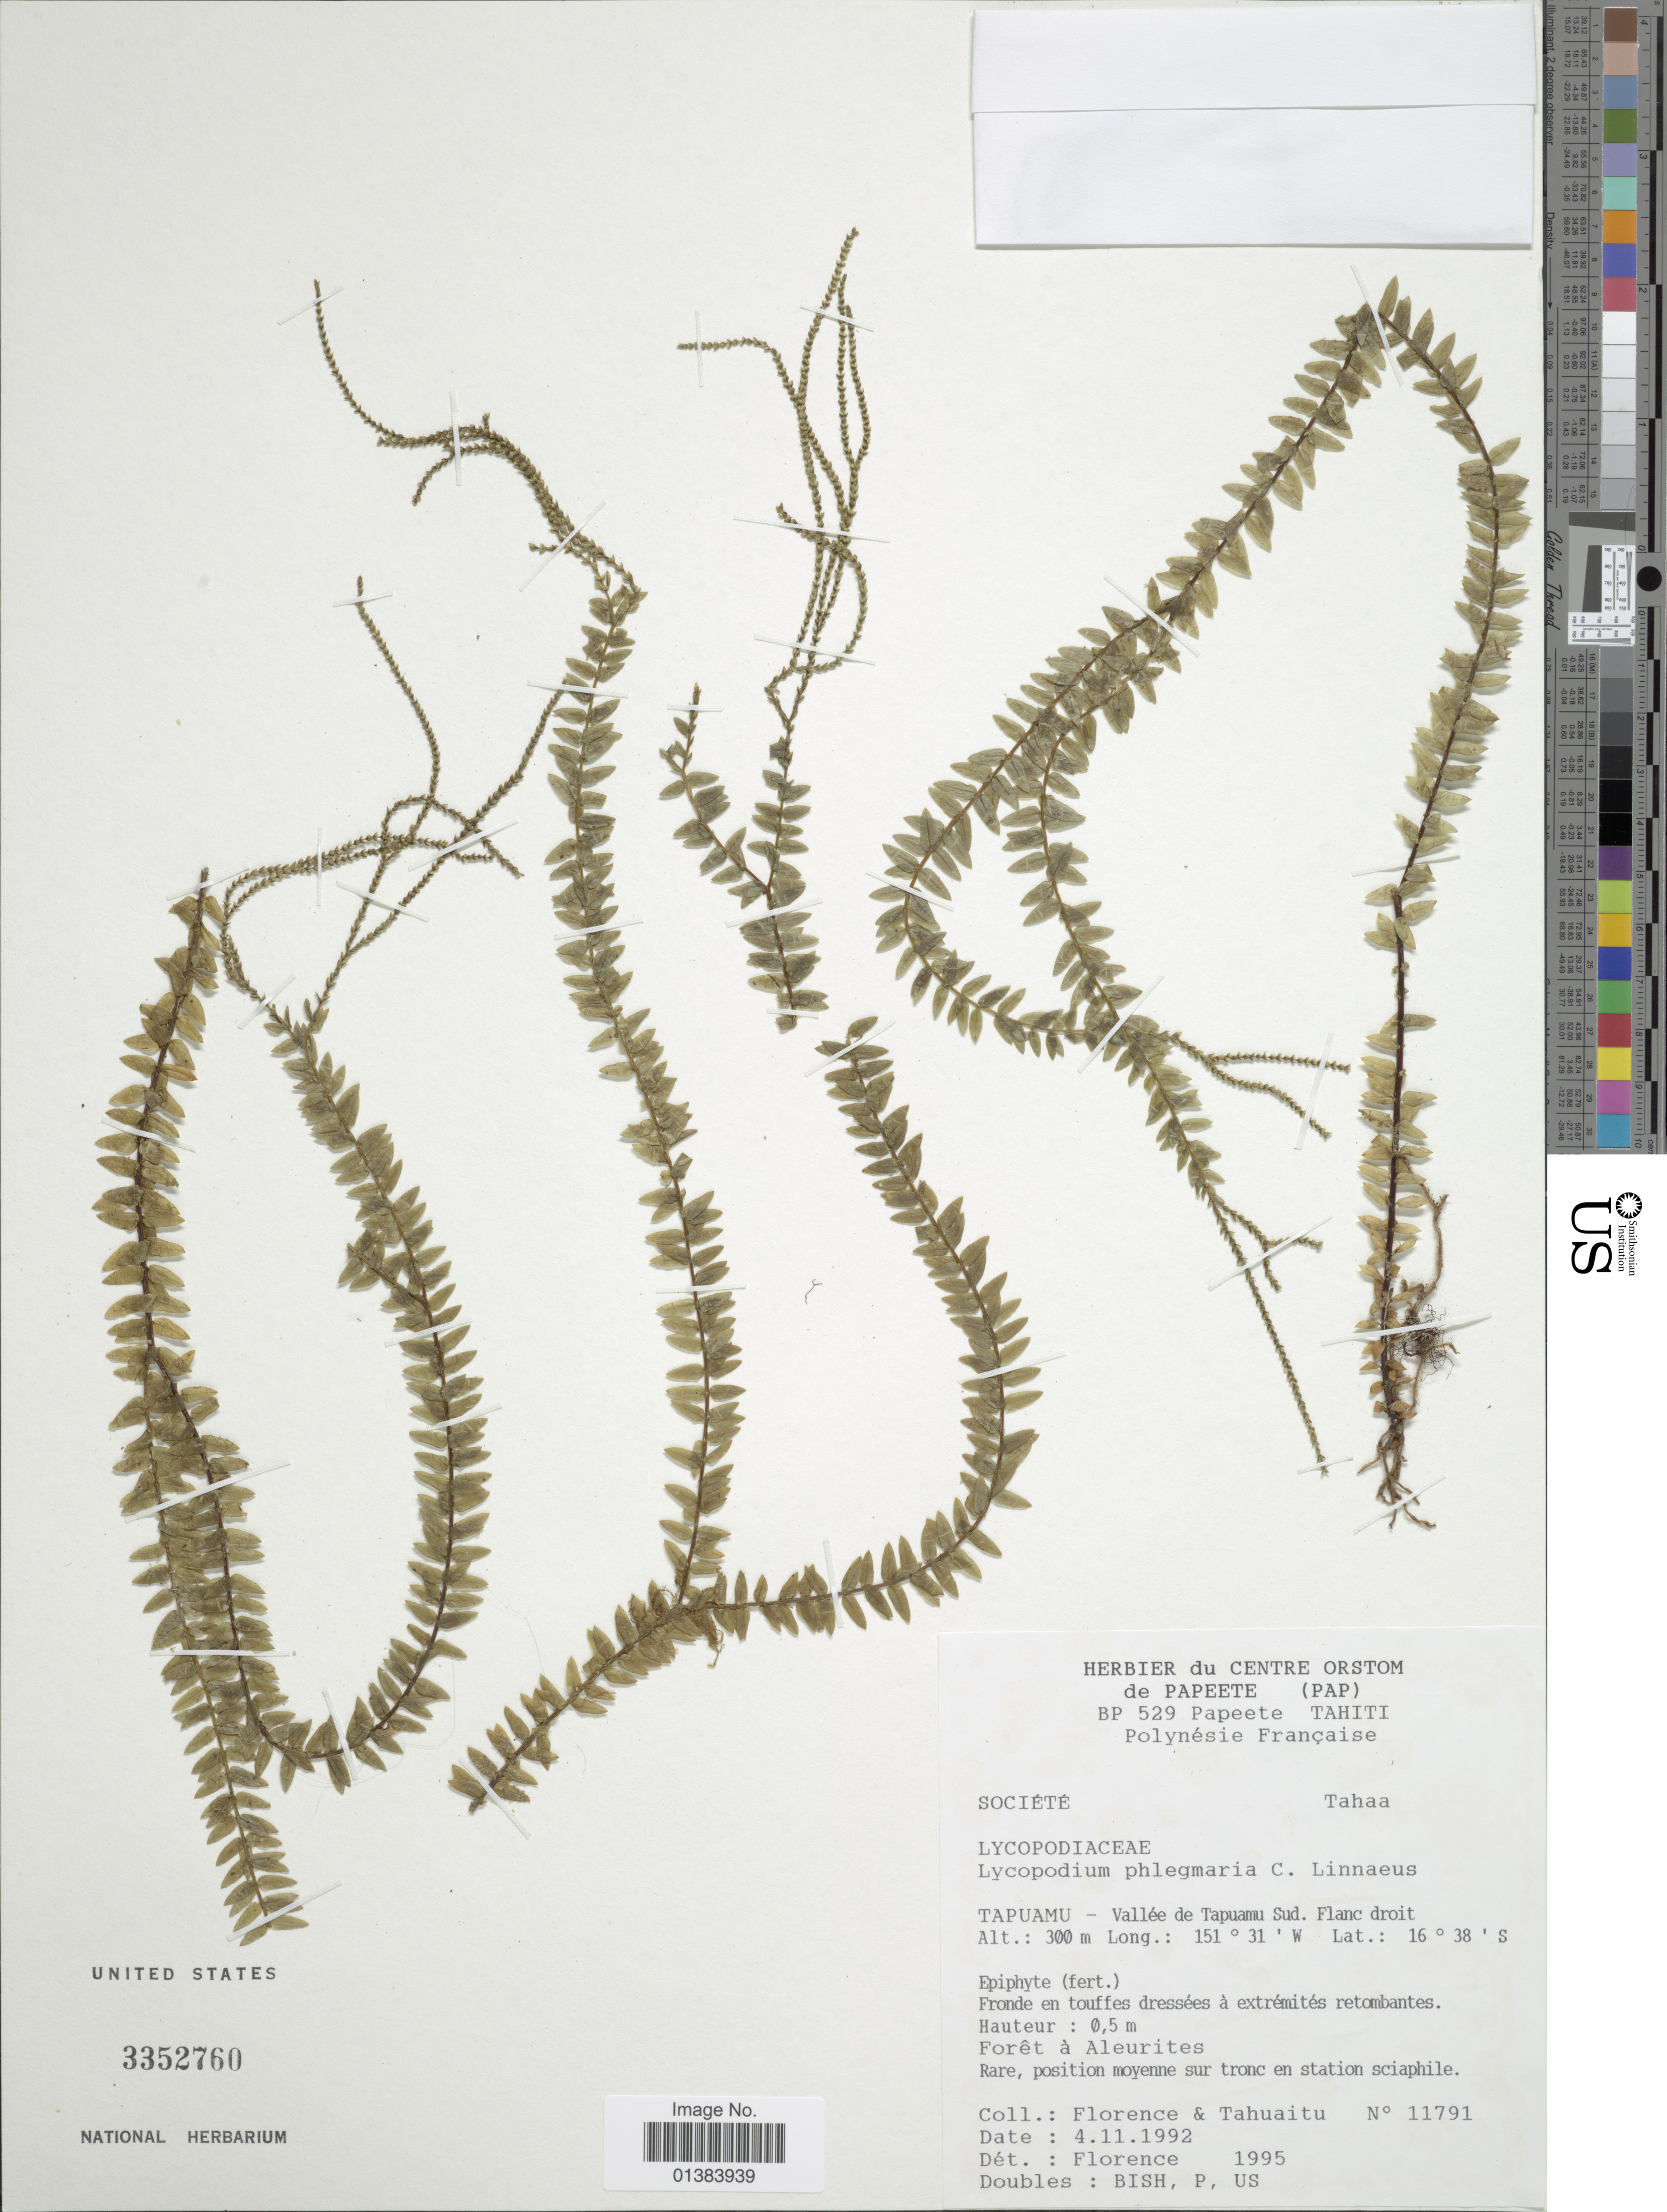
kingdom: Plantae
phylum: Tracheophyta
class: Lycopodiopsida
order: Lycopodiales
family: Lycopodiaceae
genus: Phlegmariurus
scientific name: Phlegmariurus australis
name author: (Willd.) A. R. Field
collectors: -. Florence & -. Tahuaitu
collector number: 11791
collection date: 1992-11-04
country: French Polynesia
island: Tahaa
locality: Societe, Tahaa, Tapuamu - Vallée de Tapuamu Sud. Flanc droit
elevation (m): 300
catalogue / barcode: US 3352760